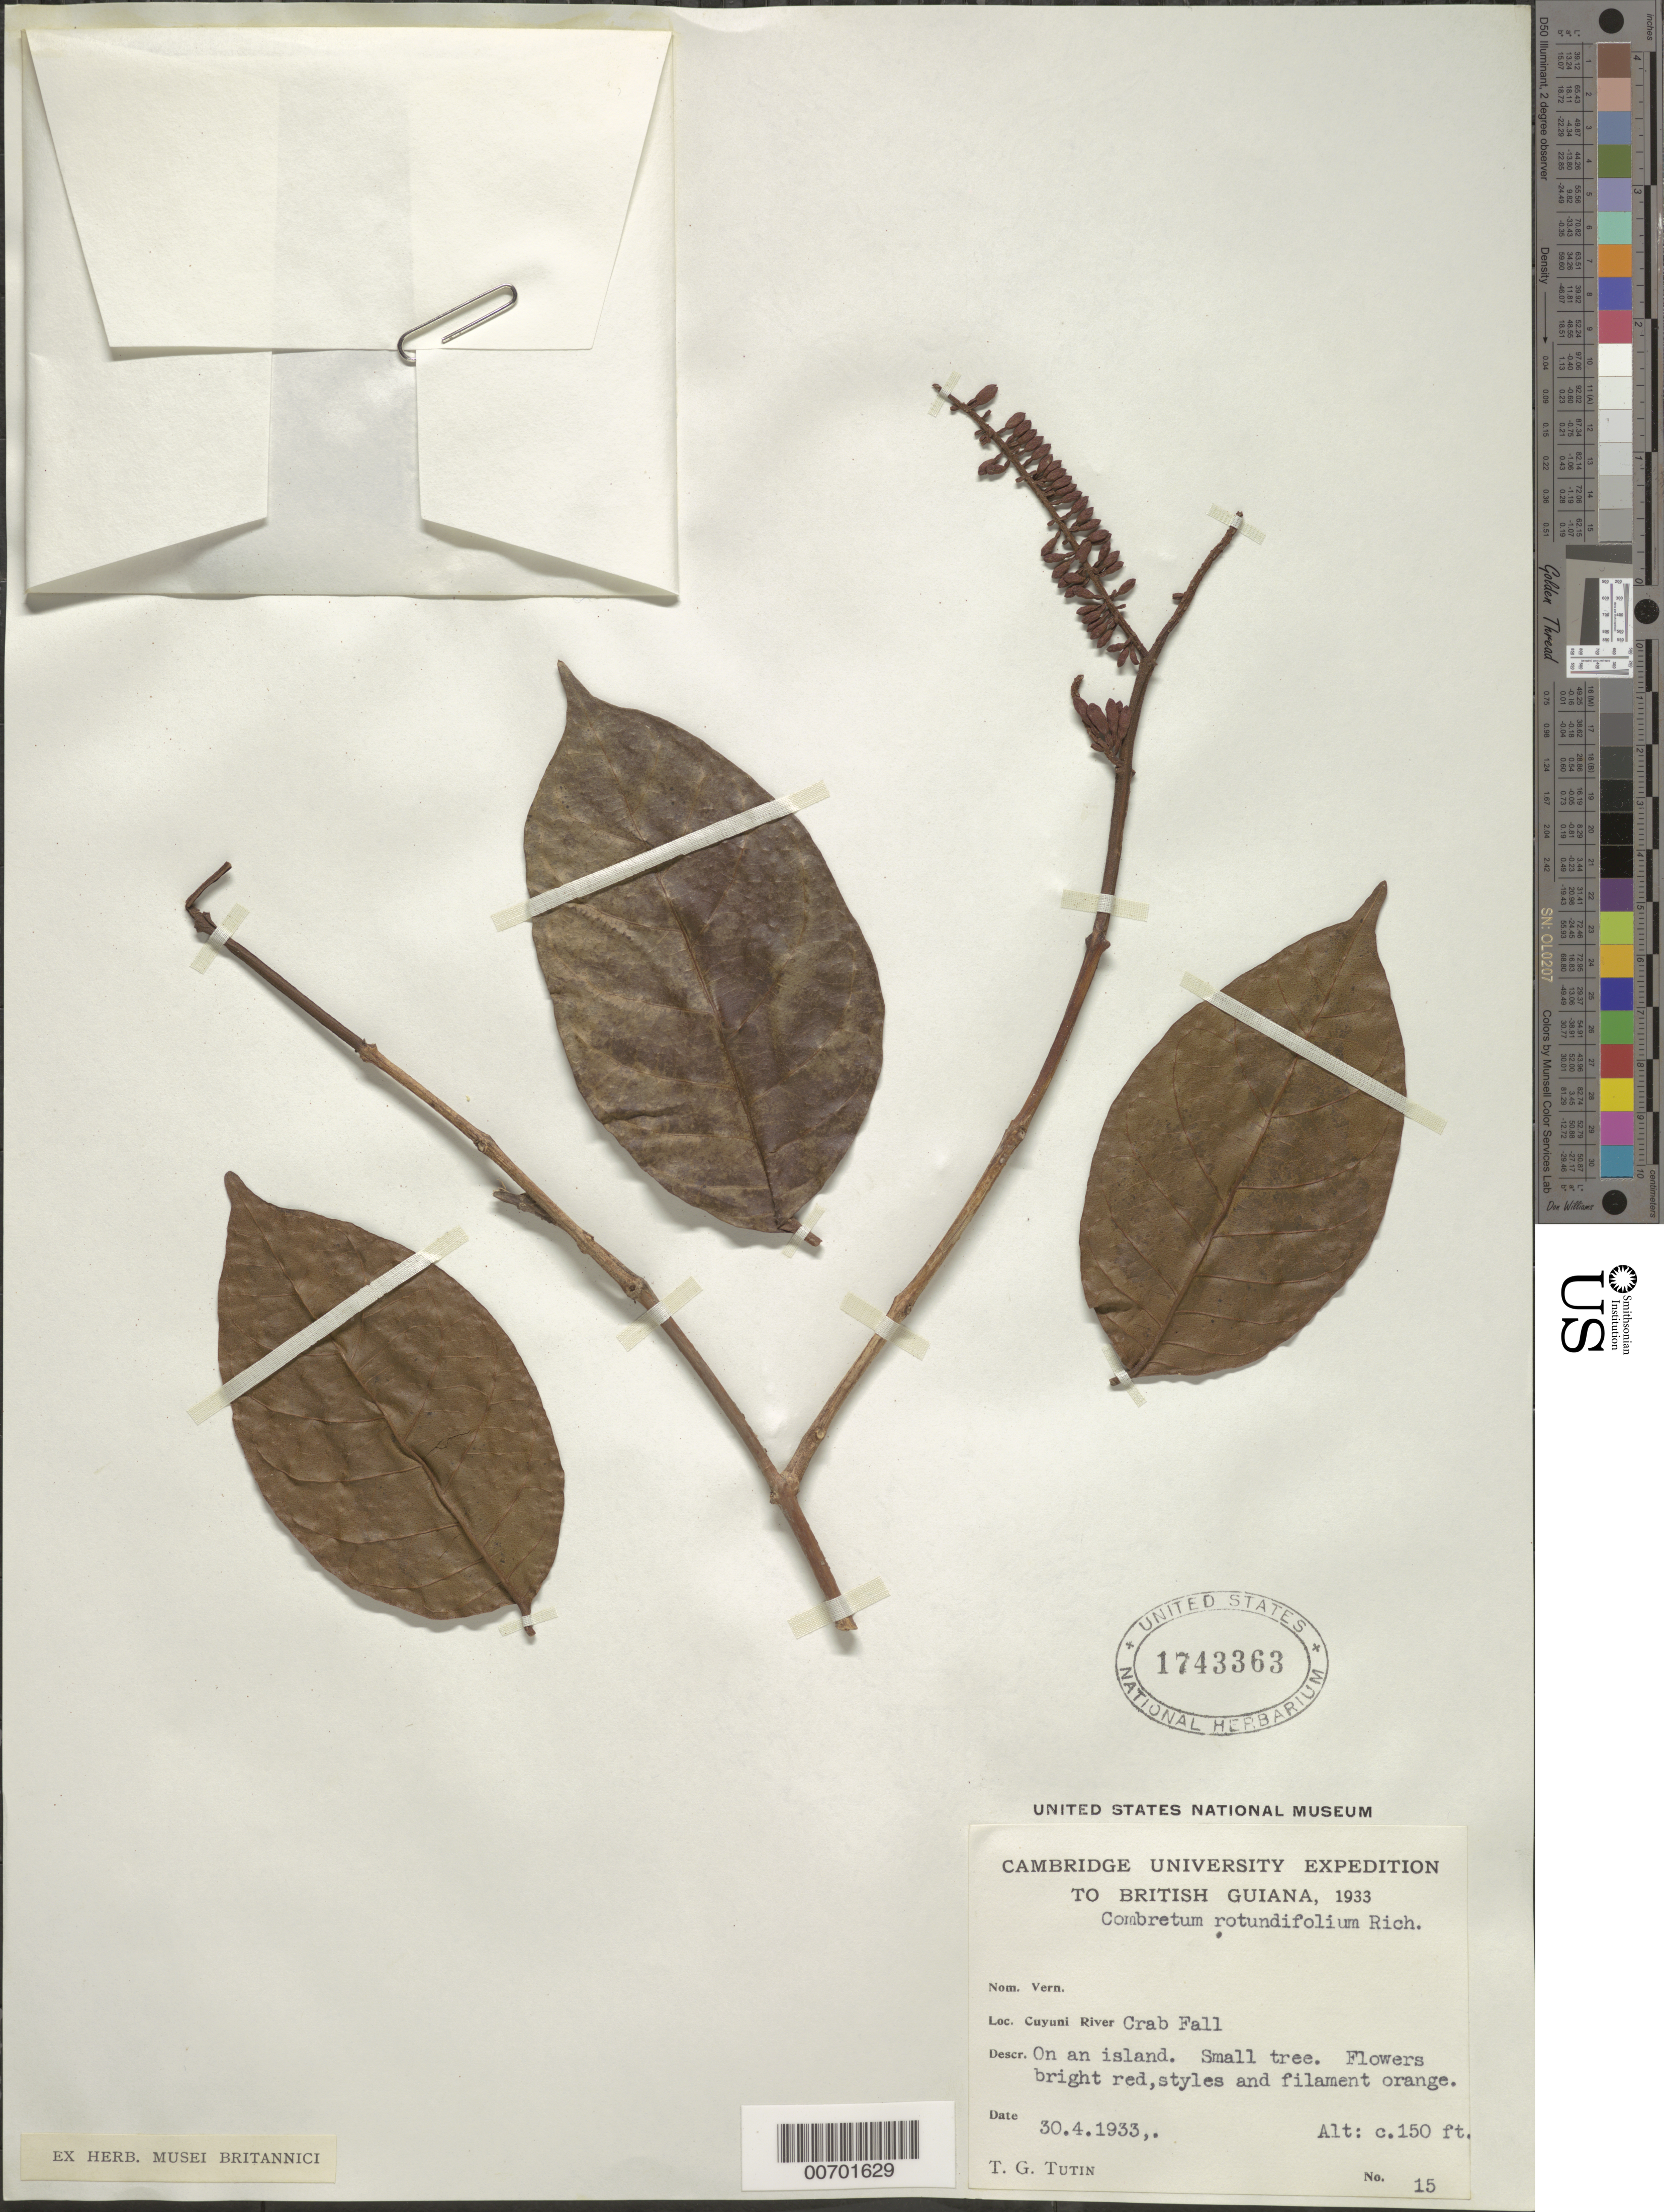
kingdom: Plantae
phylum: Tracheophyta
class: Magnoliopsida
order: Myrtales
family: Combretaceae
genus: Combretum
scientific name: Combretum rotundifolium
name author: Rich.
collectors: T. G. Tutin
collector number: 15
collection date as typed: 30-Apr-33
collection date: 1933-04-30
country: Guyana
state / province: Cuyuni-Mazaruni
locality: Crab Fall, Cuyuni R.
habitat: On an island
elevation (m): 46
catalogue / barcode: US 1743363